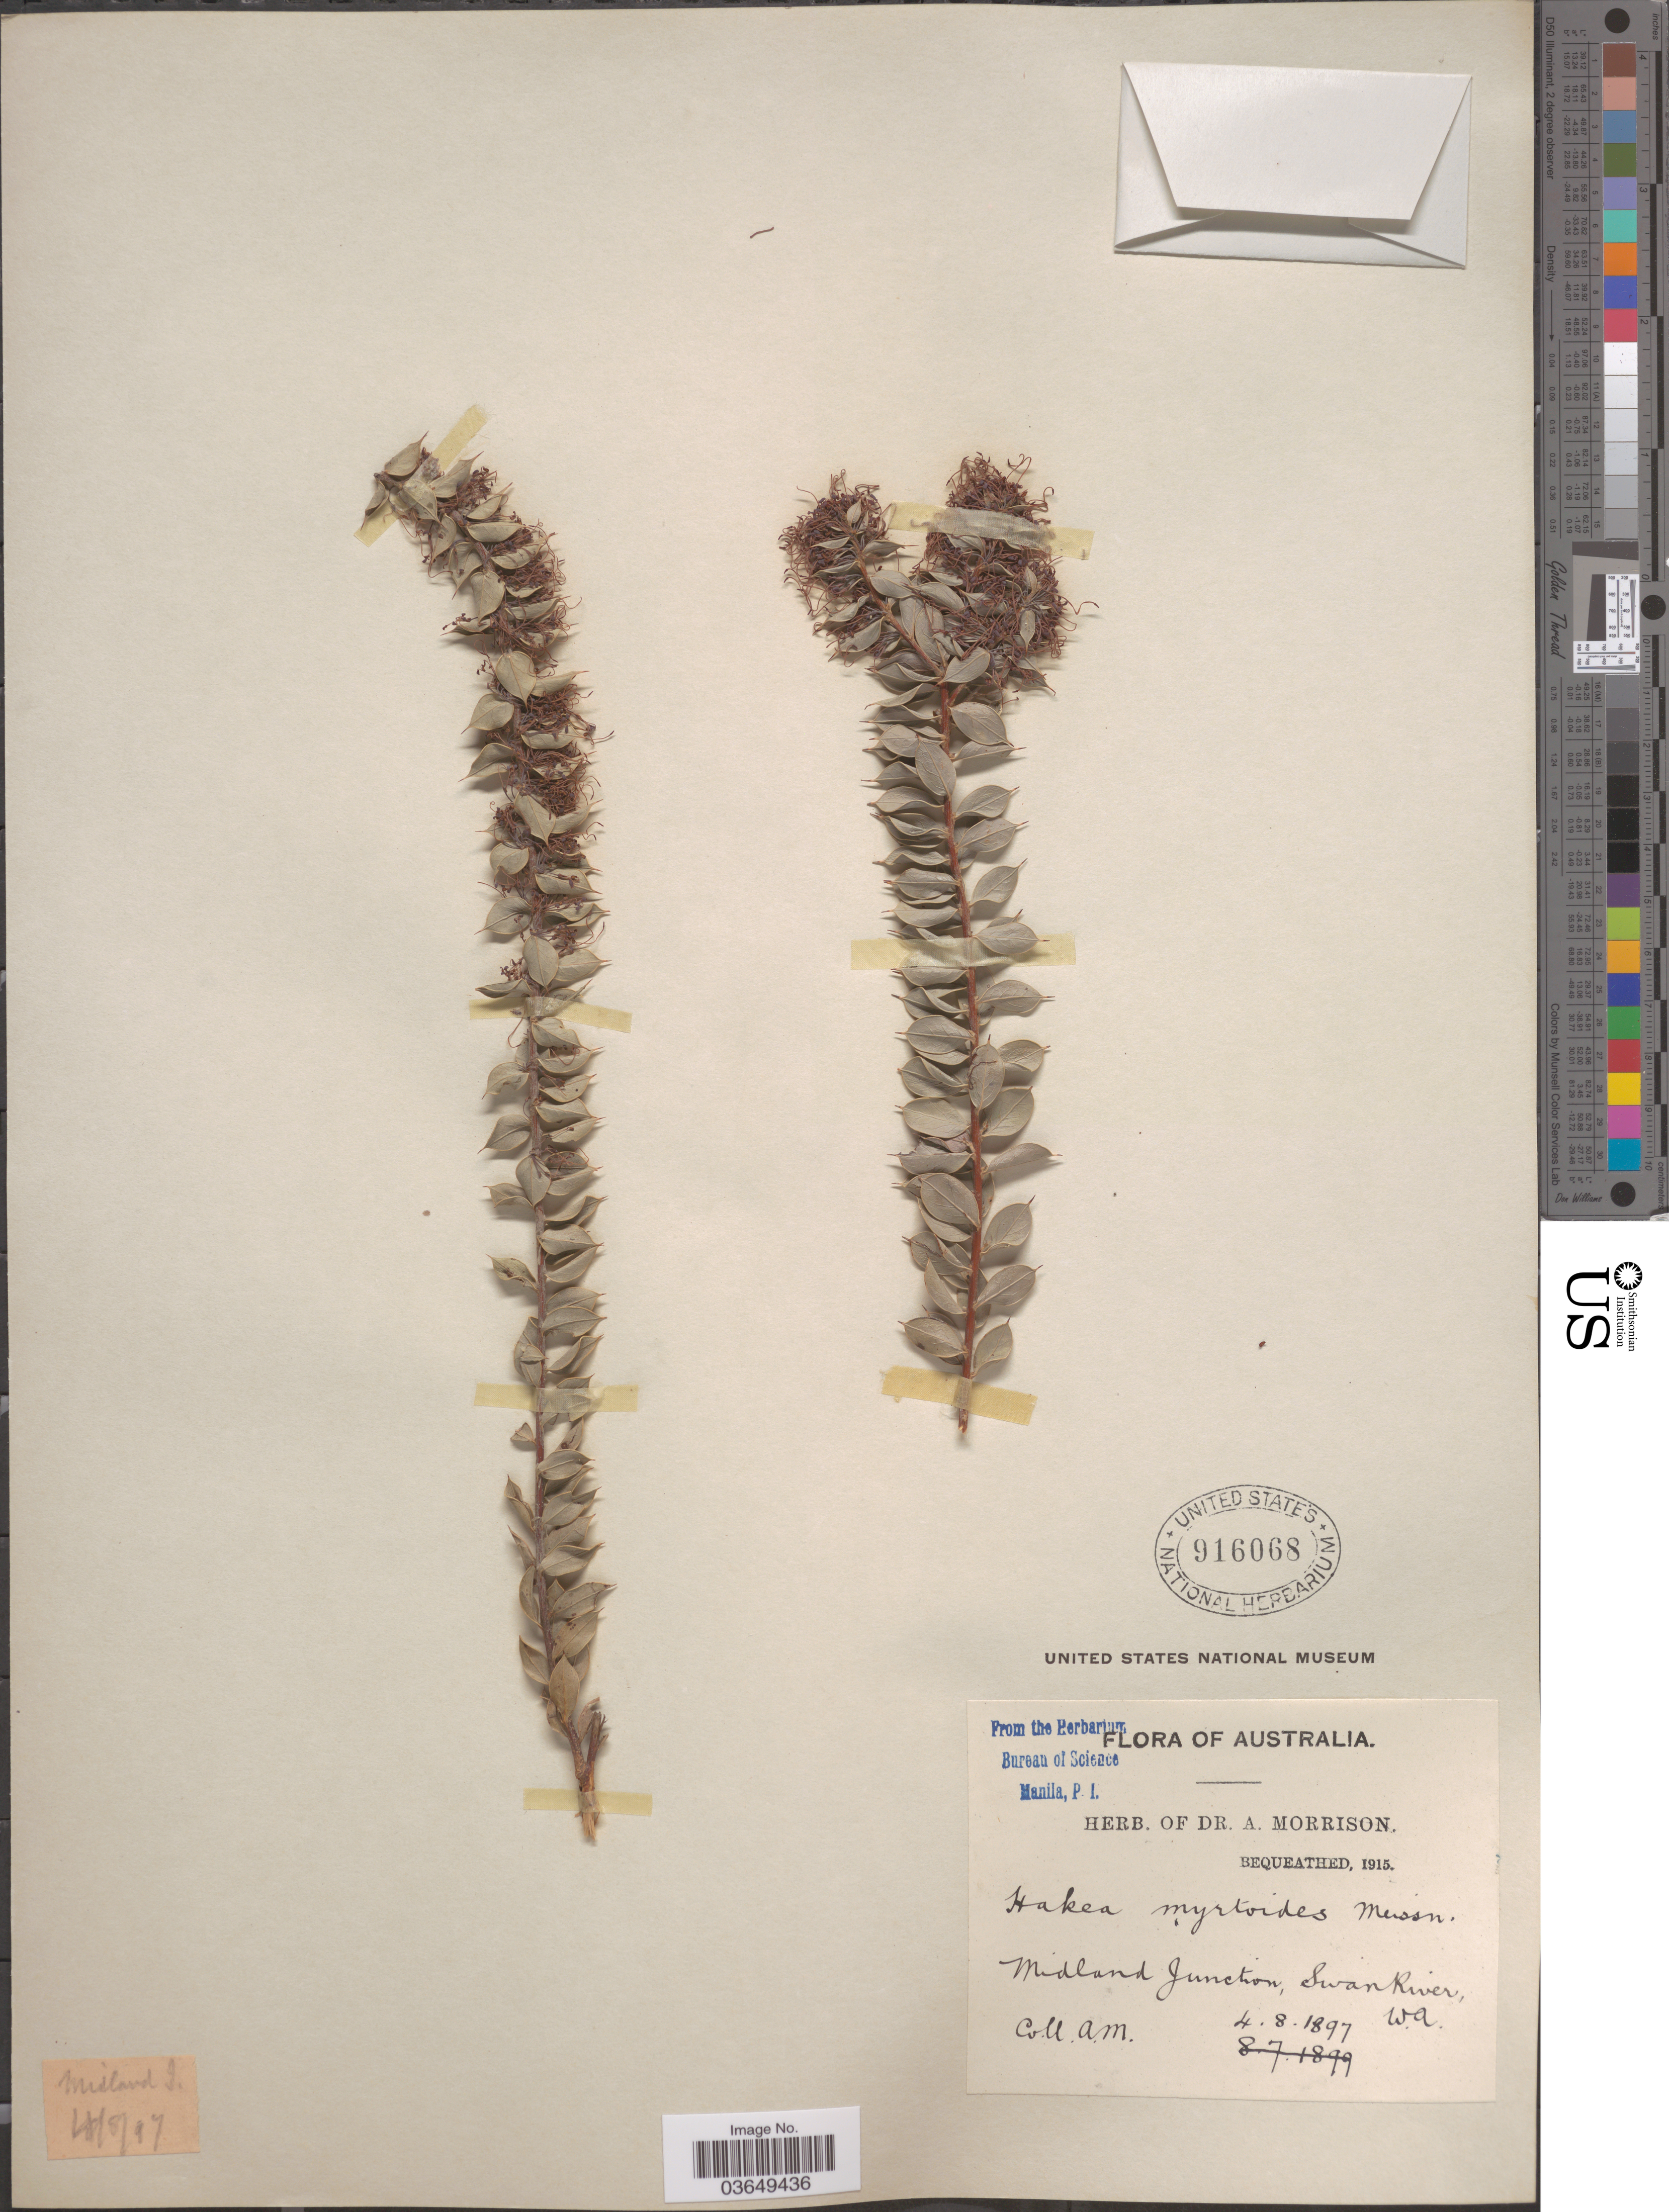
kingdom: Plantae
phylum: Tracheophyta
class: Magnoliopsida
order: Proteales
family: Proteaceae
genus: Hakea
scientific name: Hakea myrtoides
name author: Meisn.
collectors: A. Morrison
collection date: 1897-08-04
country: Australia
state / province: Western Australia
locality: Midland Junction, Swan River, W.A.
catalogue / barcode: US 916068